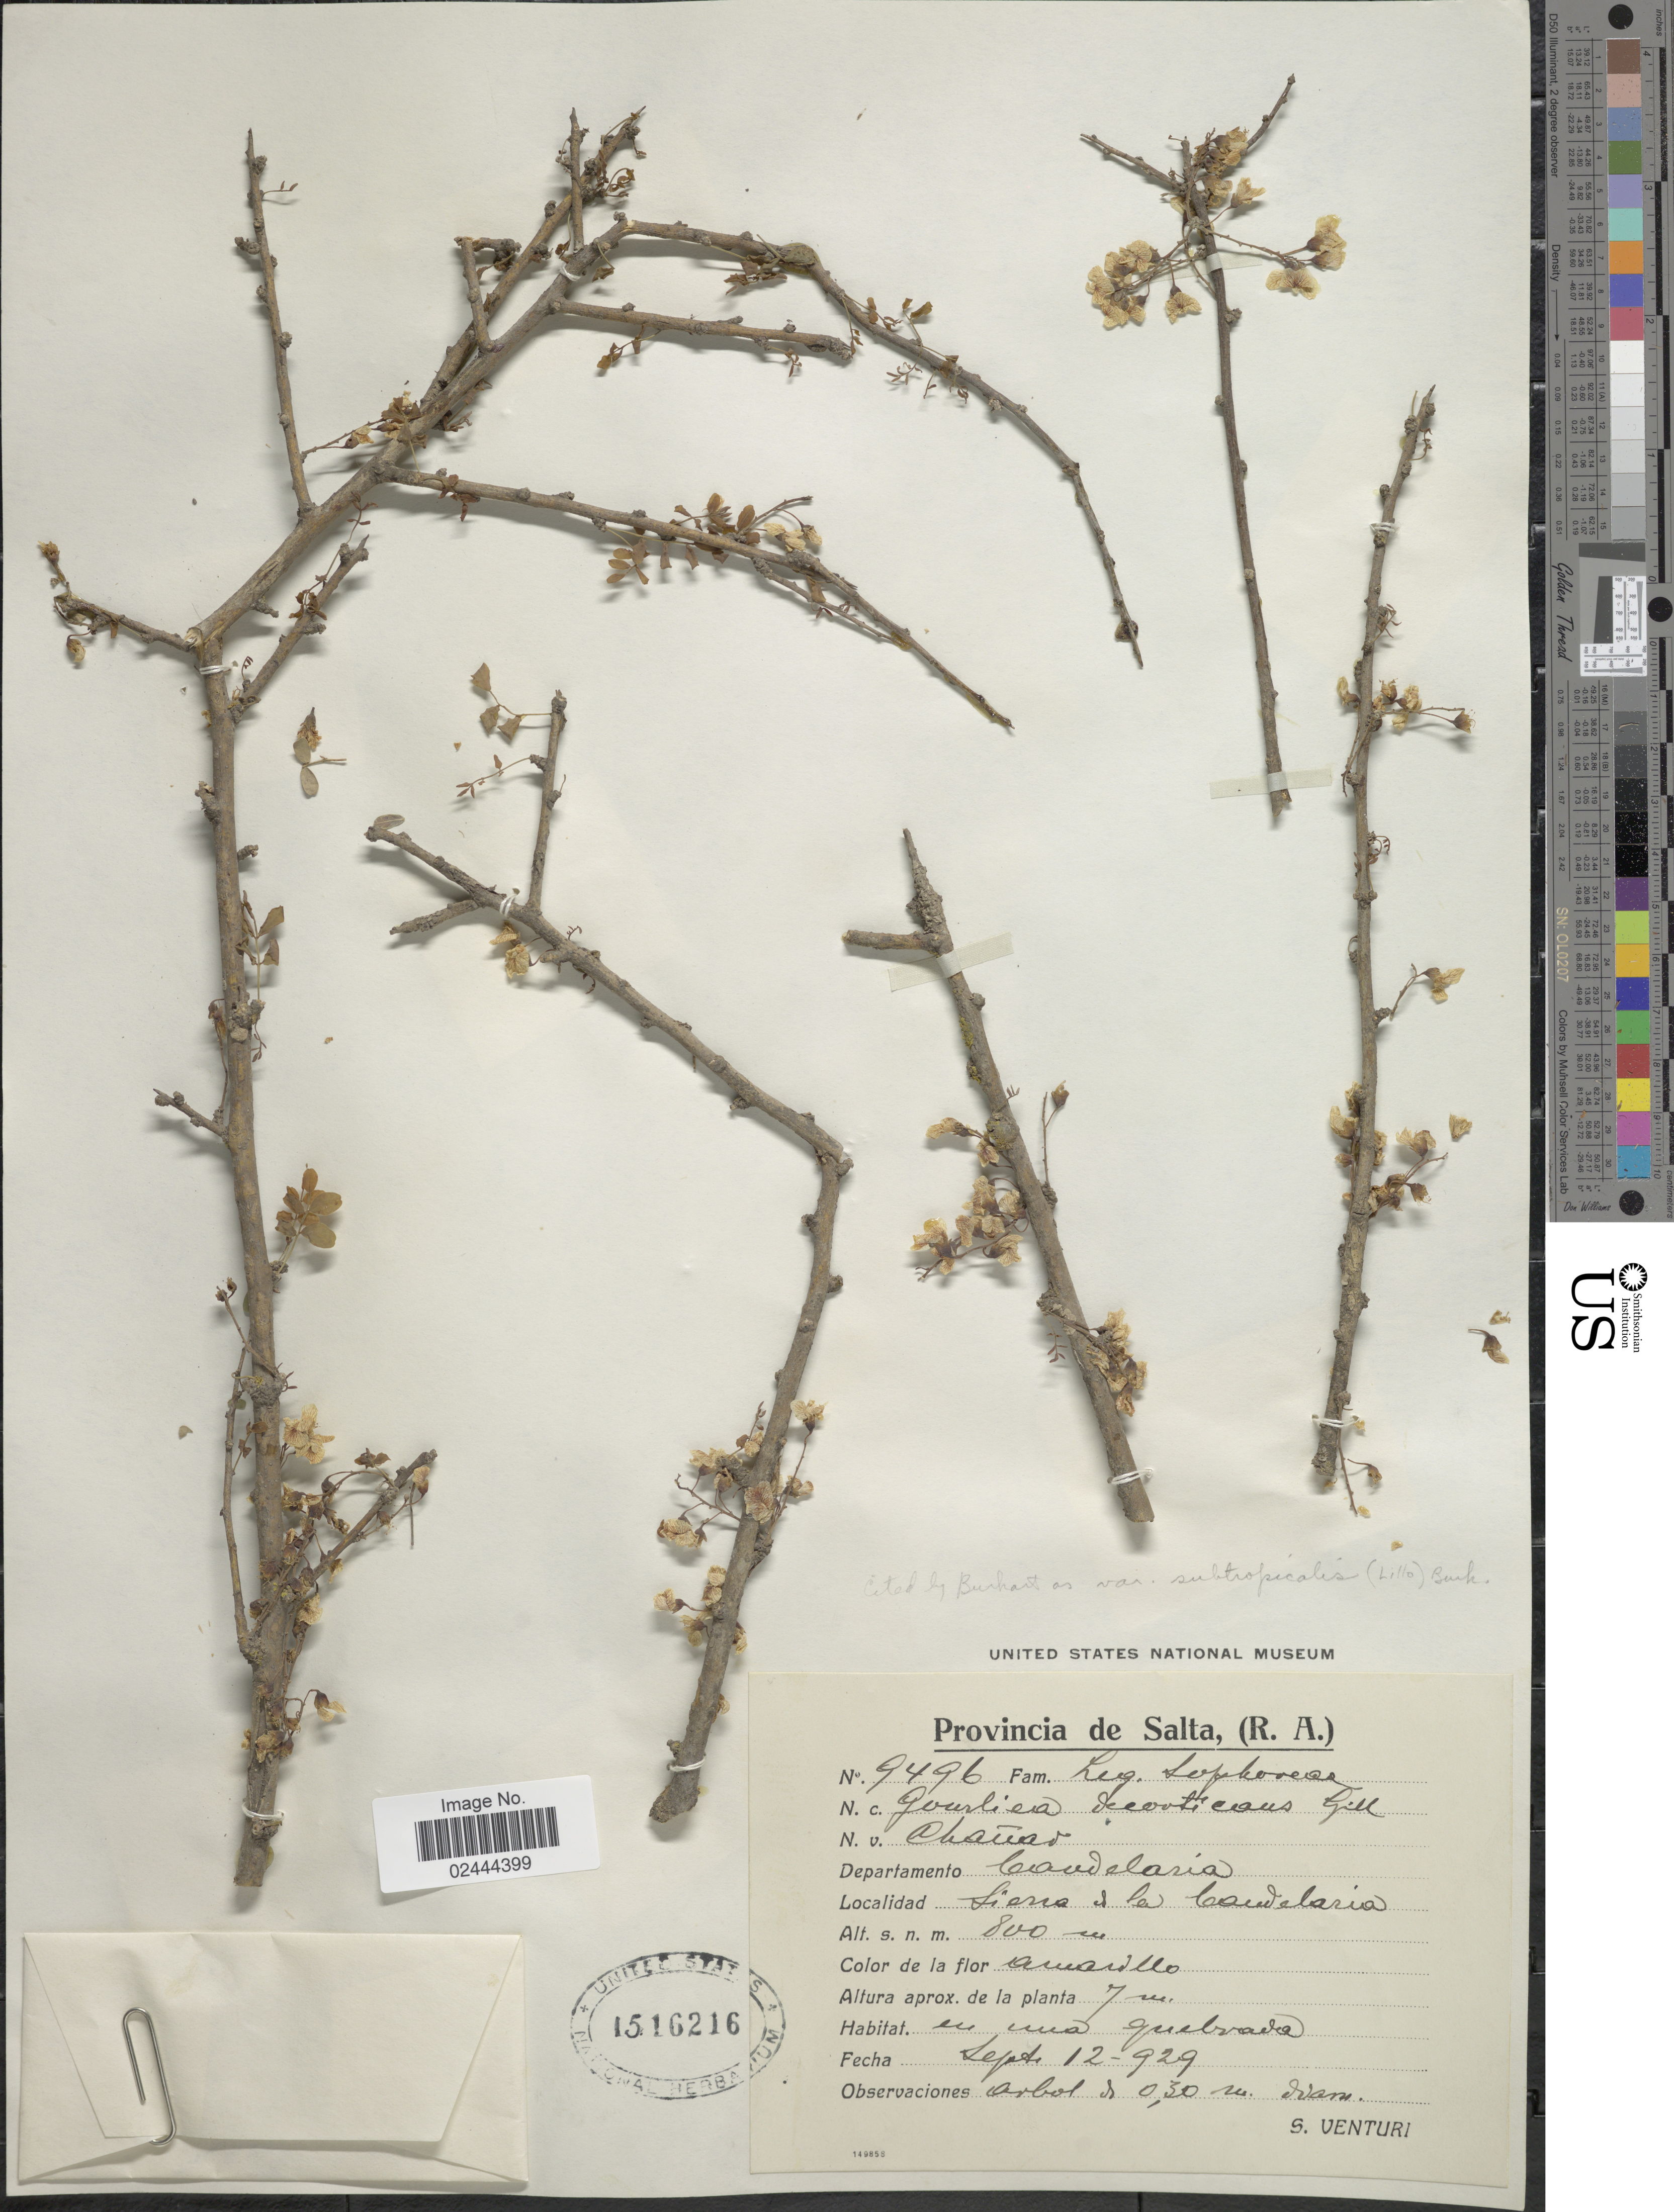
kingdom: Plantae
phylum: Tracheophyta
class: Magnoliopsida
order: Fabales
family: Fabaceae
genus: Geoffroea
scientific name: Geoffroea decorticans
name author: (Gillies ex Hook. & Arn.) Burkart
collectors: S. Venturi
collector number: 9496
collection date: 1929-09-12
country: Argentina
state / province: Salta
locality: Departamento Candelaria, Sierra de la Candelaria.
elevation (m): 800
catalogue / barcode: US 1516216